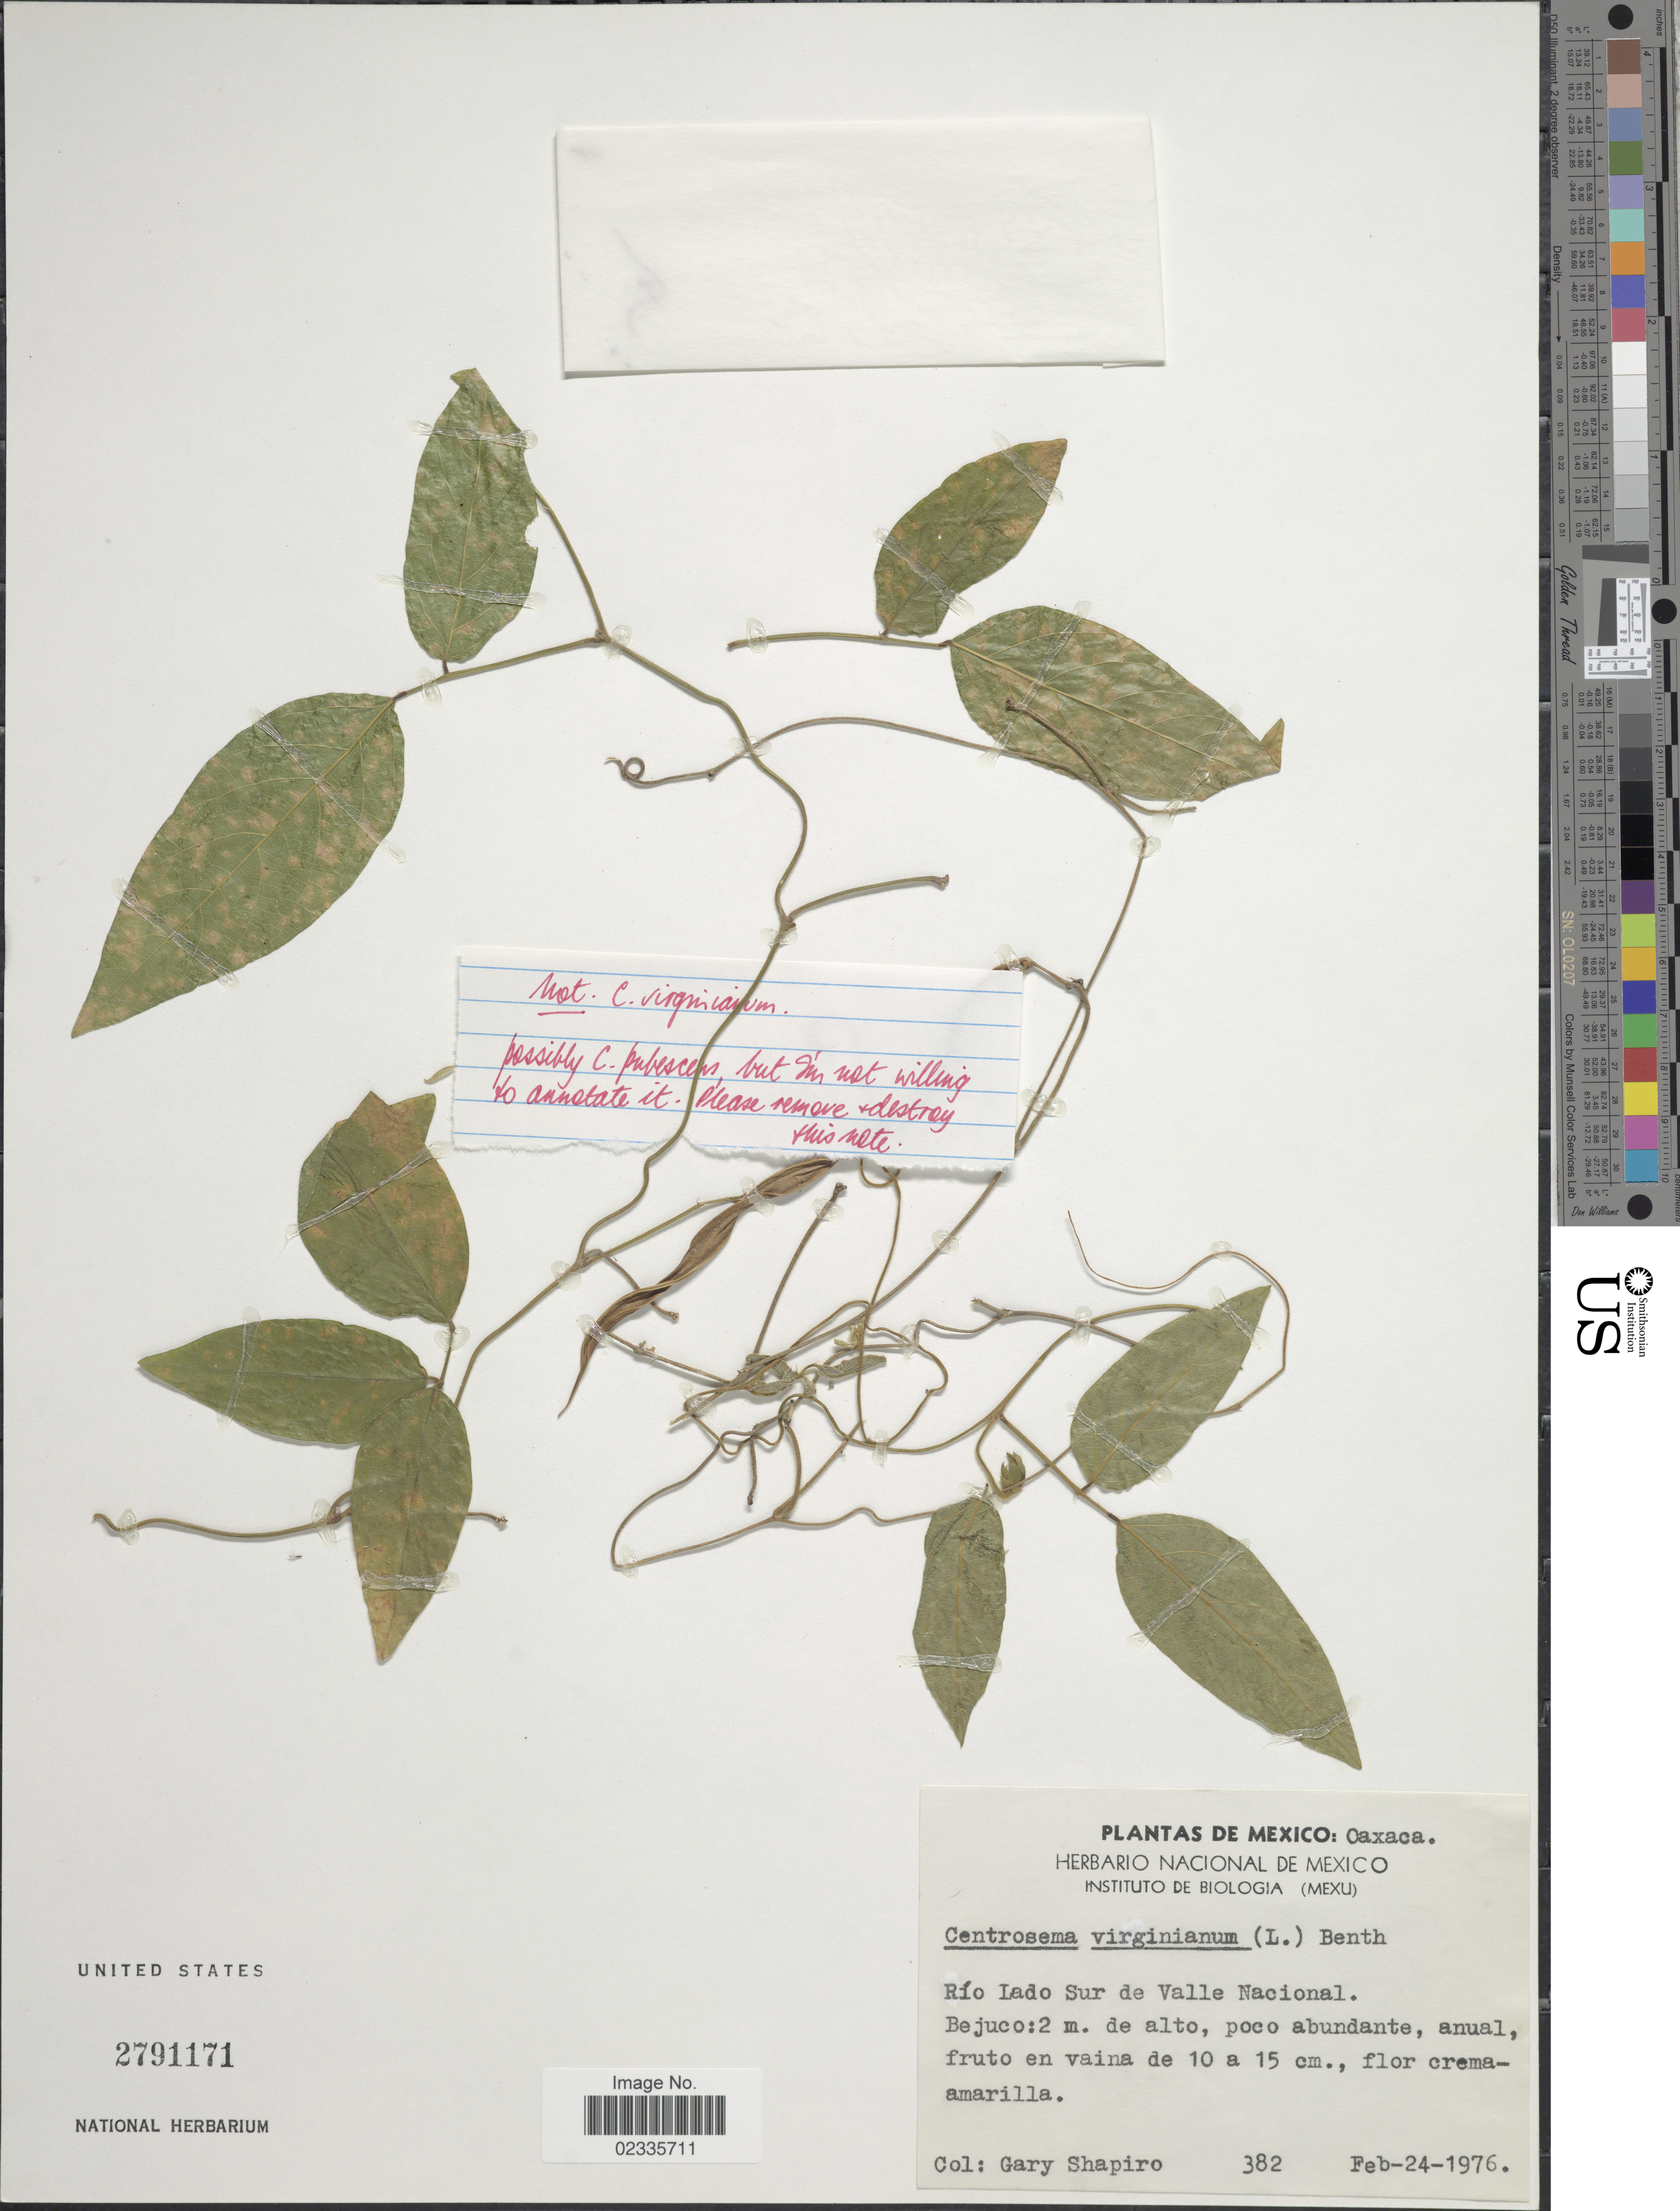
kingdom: Plantae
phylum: Tracheophyta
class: Magnoliopsida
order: Fabales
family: Fabaceae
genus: Centrosema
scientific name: Centrosema virginianum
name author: (L.) Benth.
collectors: G. Shapiro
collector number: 382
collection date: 1976-02-24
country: Mexico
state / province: Oaxaca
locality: Rio Lado Sur de Valle Nacional.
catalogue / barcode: US 2791171